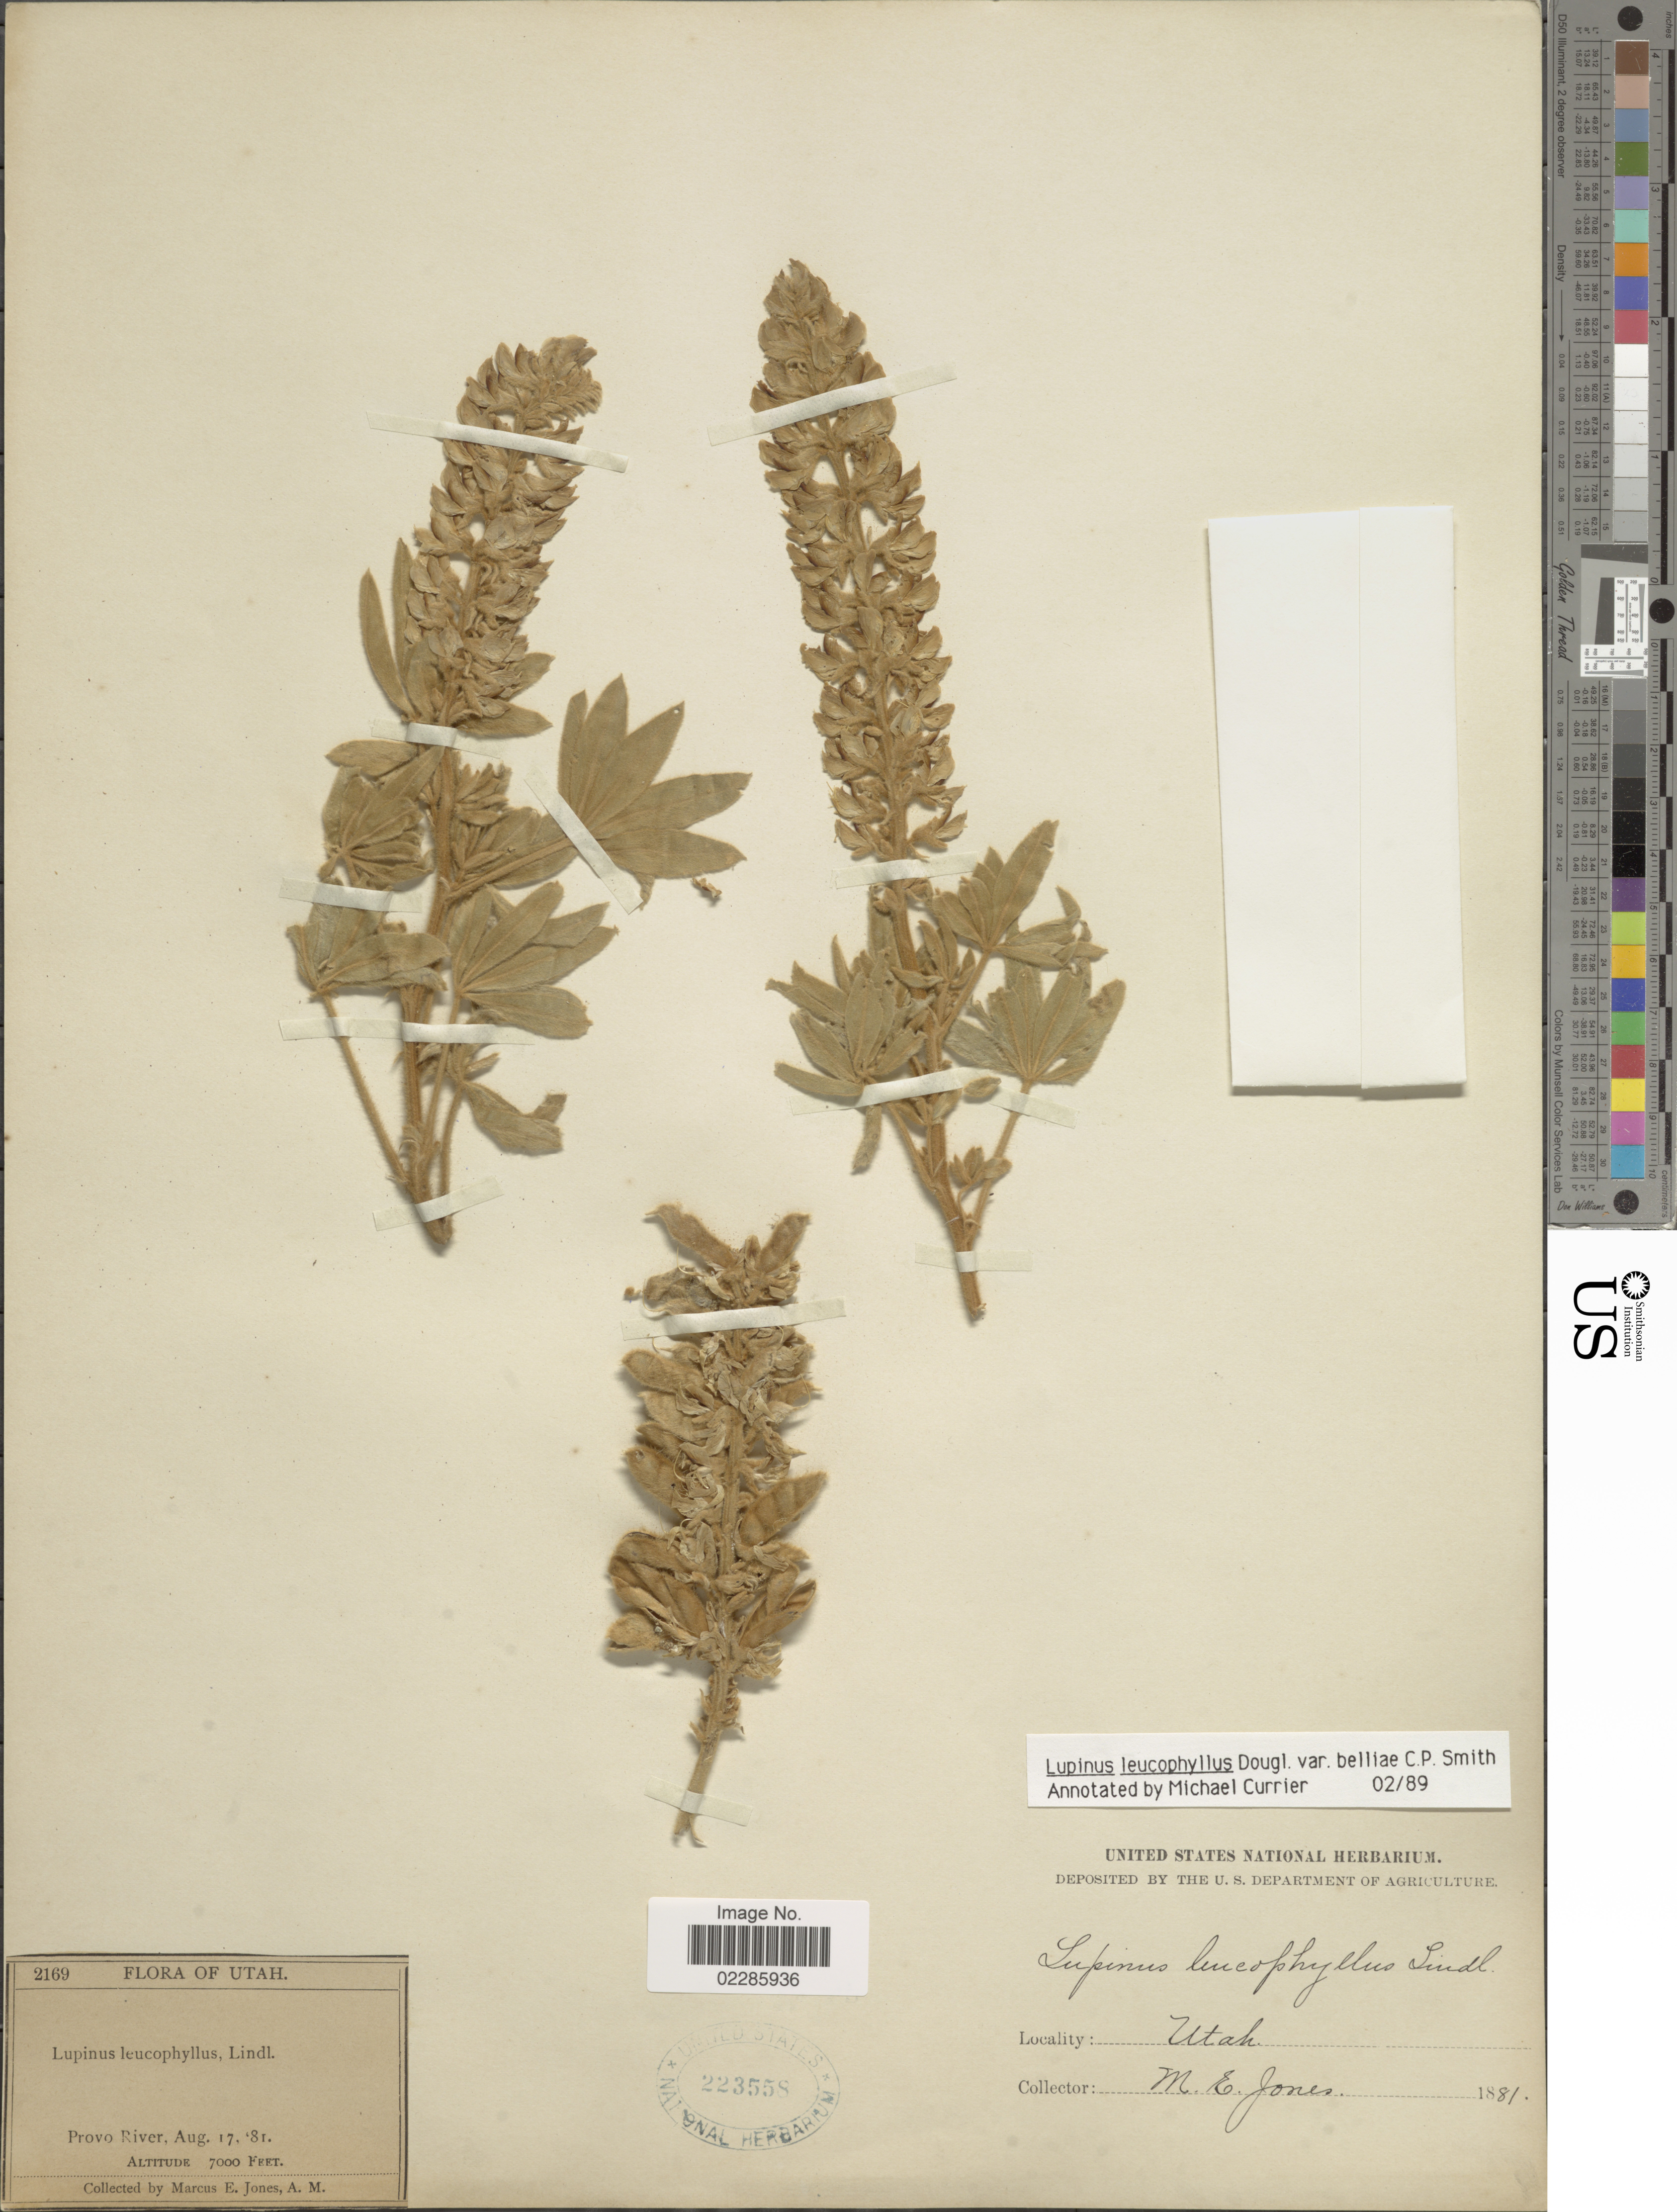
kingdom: Plantae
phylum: Tracheophyta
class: Magnoliopsida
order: Fabales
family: Fabaceae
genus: Lupinus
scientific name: Lupinus leucophyllus var. belliae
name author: C.P. Sm.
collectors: M. E. Jones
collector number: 2169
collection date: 1881-08-17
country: United States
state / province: Utah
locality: Provo River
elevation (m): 2134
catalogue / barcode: US 223558